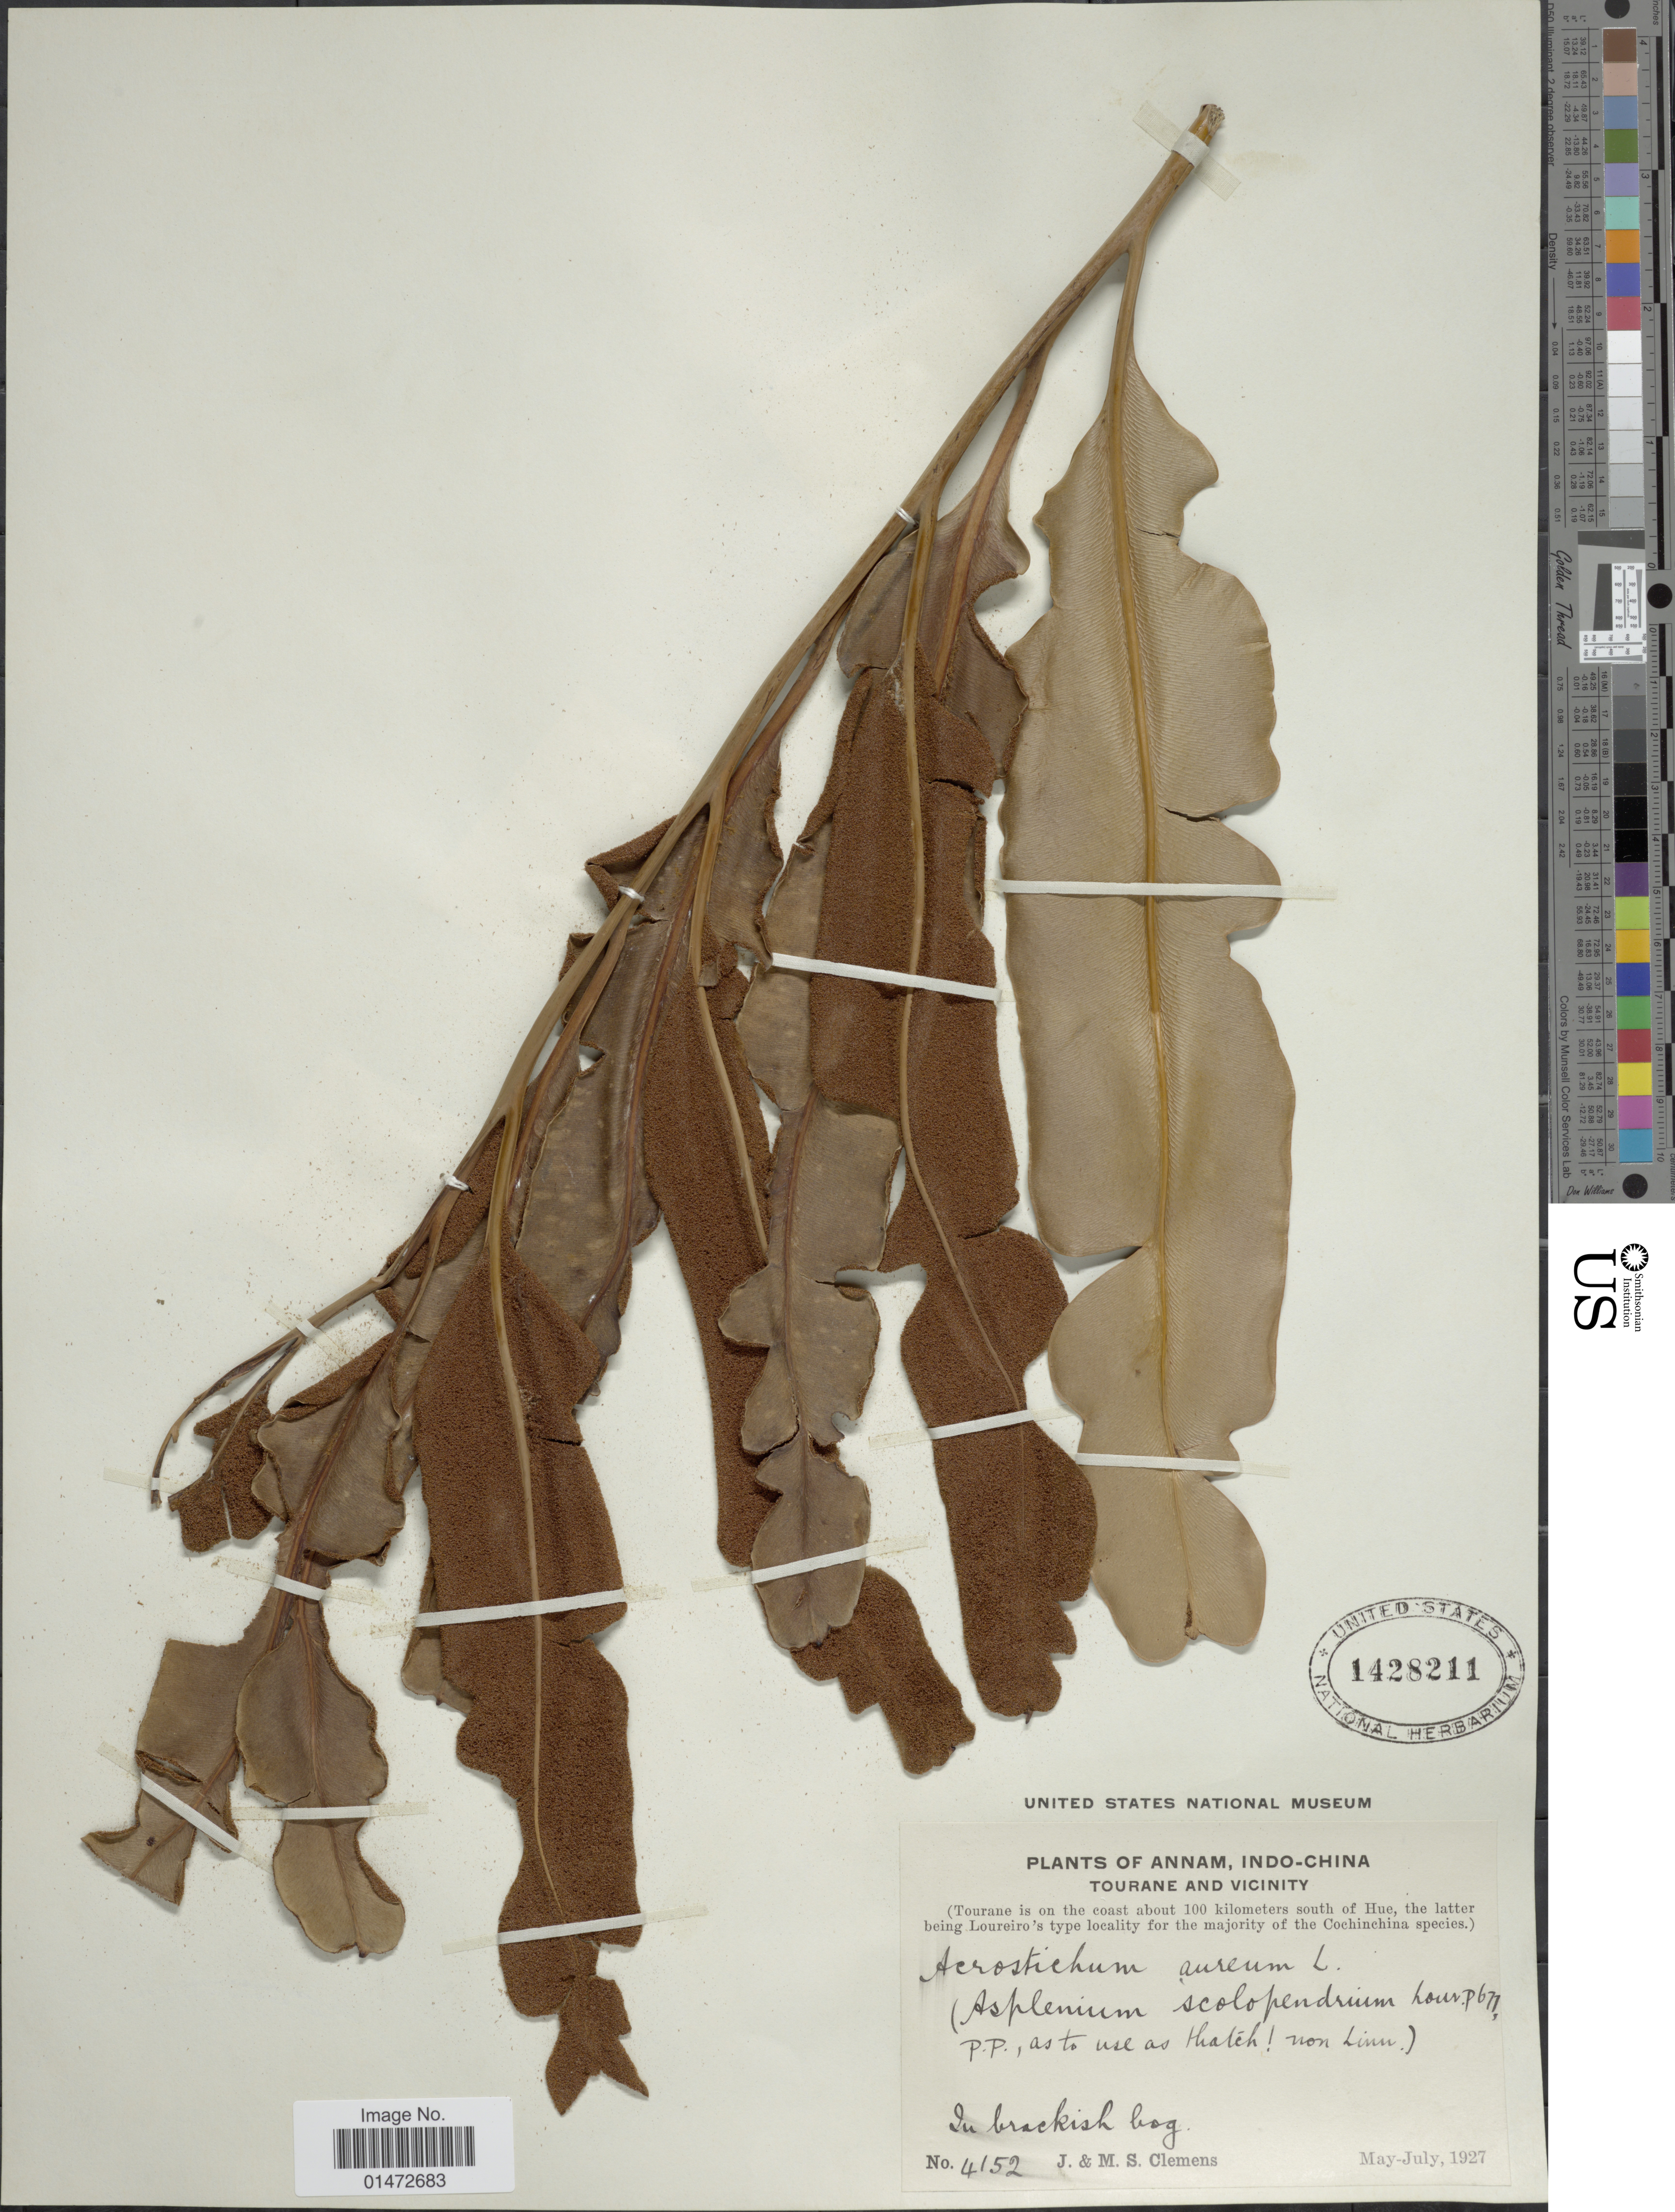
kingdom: Plantae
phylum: Tracheophyta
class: Polypodiopsida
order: Polypodiales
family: Pteridaceae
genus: Acrostichum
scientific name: Acrostichum aureum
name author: L.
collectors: J. Clemens & M. S. Clemens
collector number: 4152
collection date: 1927-05/1927-07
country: Vietnam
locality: Annam, Indo-China. Tourane and Vicinity. (Tourane is on the coast about 100 kilometers south of Hue, the latter being Loureiro's type locality for the majority of the Cochinchina species). In brackish bog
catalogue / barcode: US 1428211